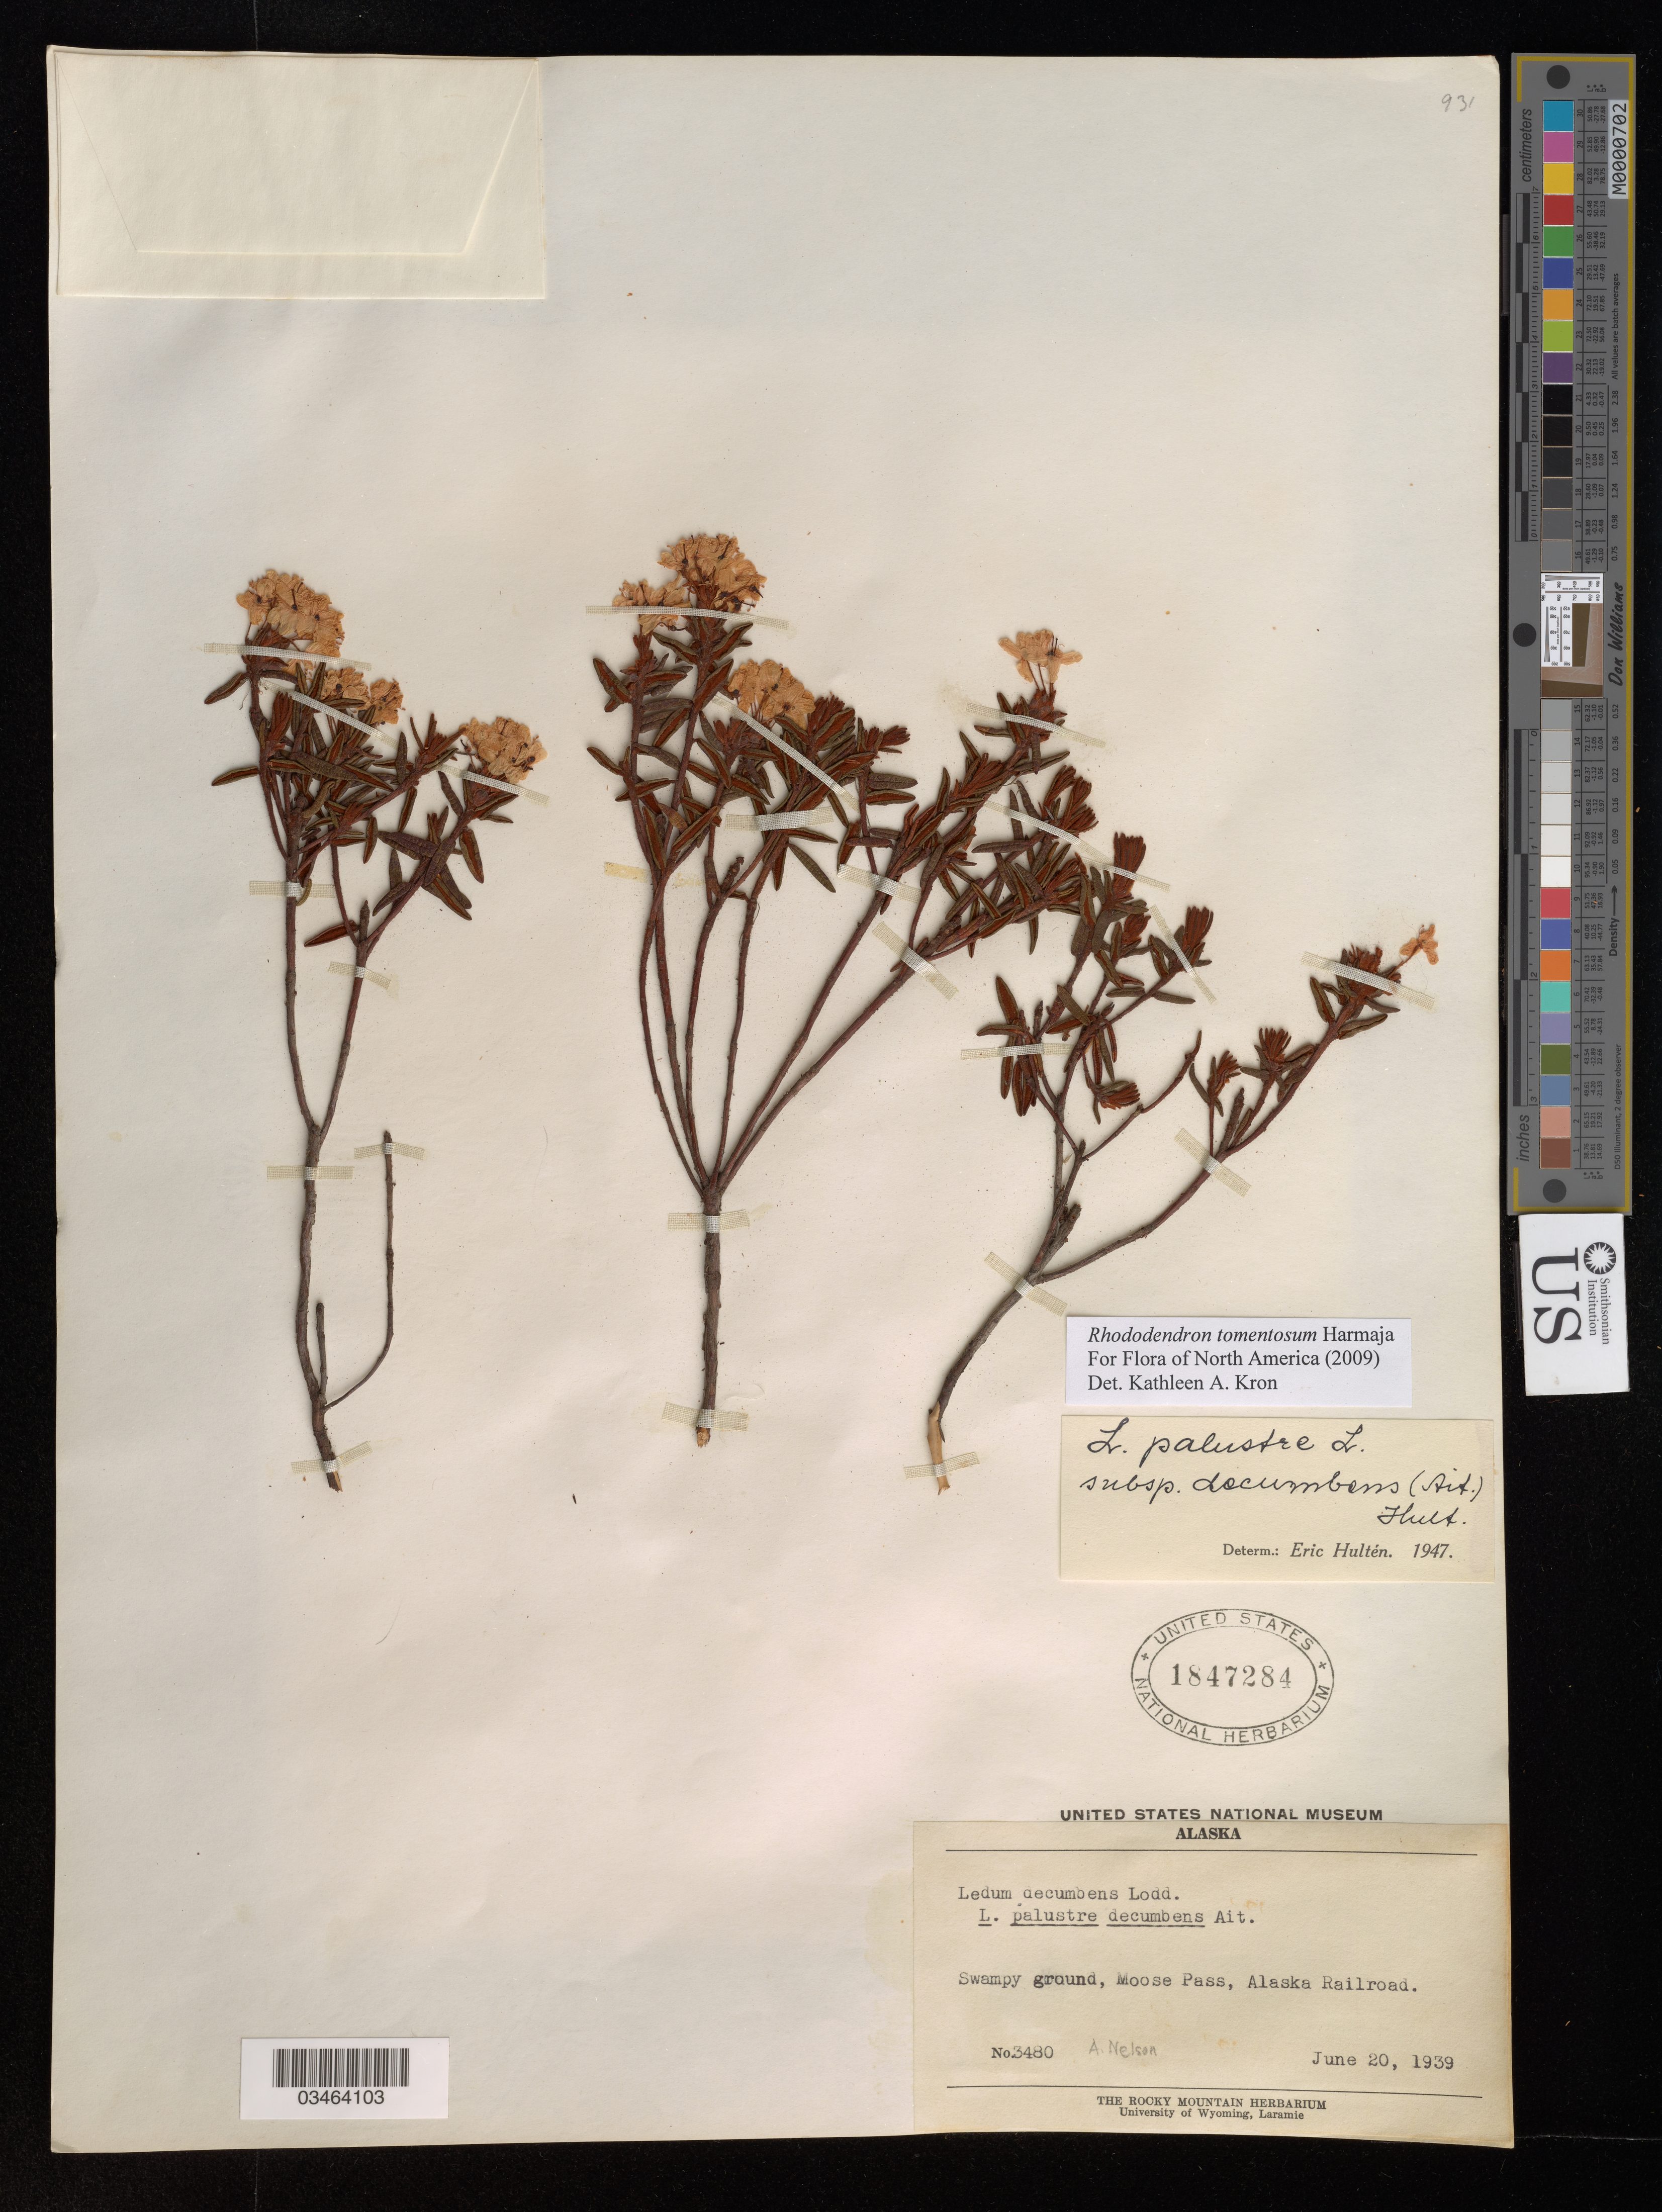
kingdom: Plantae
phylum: Tracheophyta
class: Magnoliopsida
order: Ericales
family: Ericaceae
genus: Rhododendron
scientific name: Rhododendron tomentosum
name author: Harmaja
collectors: A. Nelson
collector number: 3480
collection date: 1939-06-20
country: United States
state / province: Alaska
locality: Swampy ground, Moose Pass, Alaska Railroad.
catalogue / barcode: US 1847284